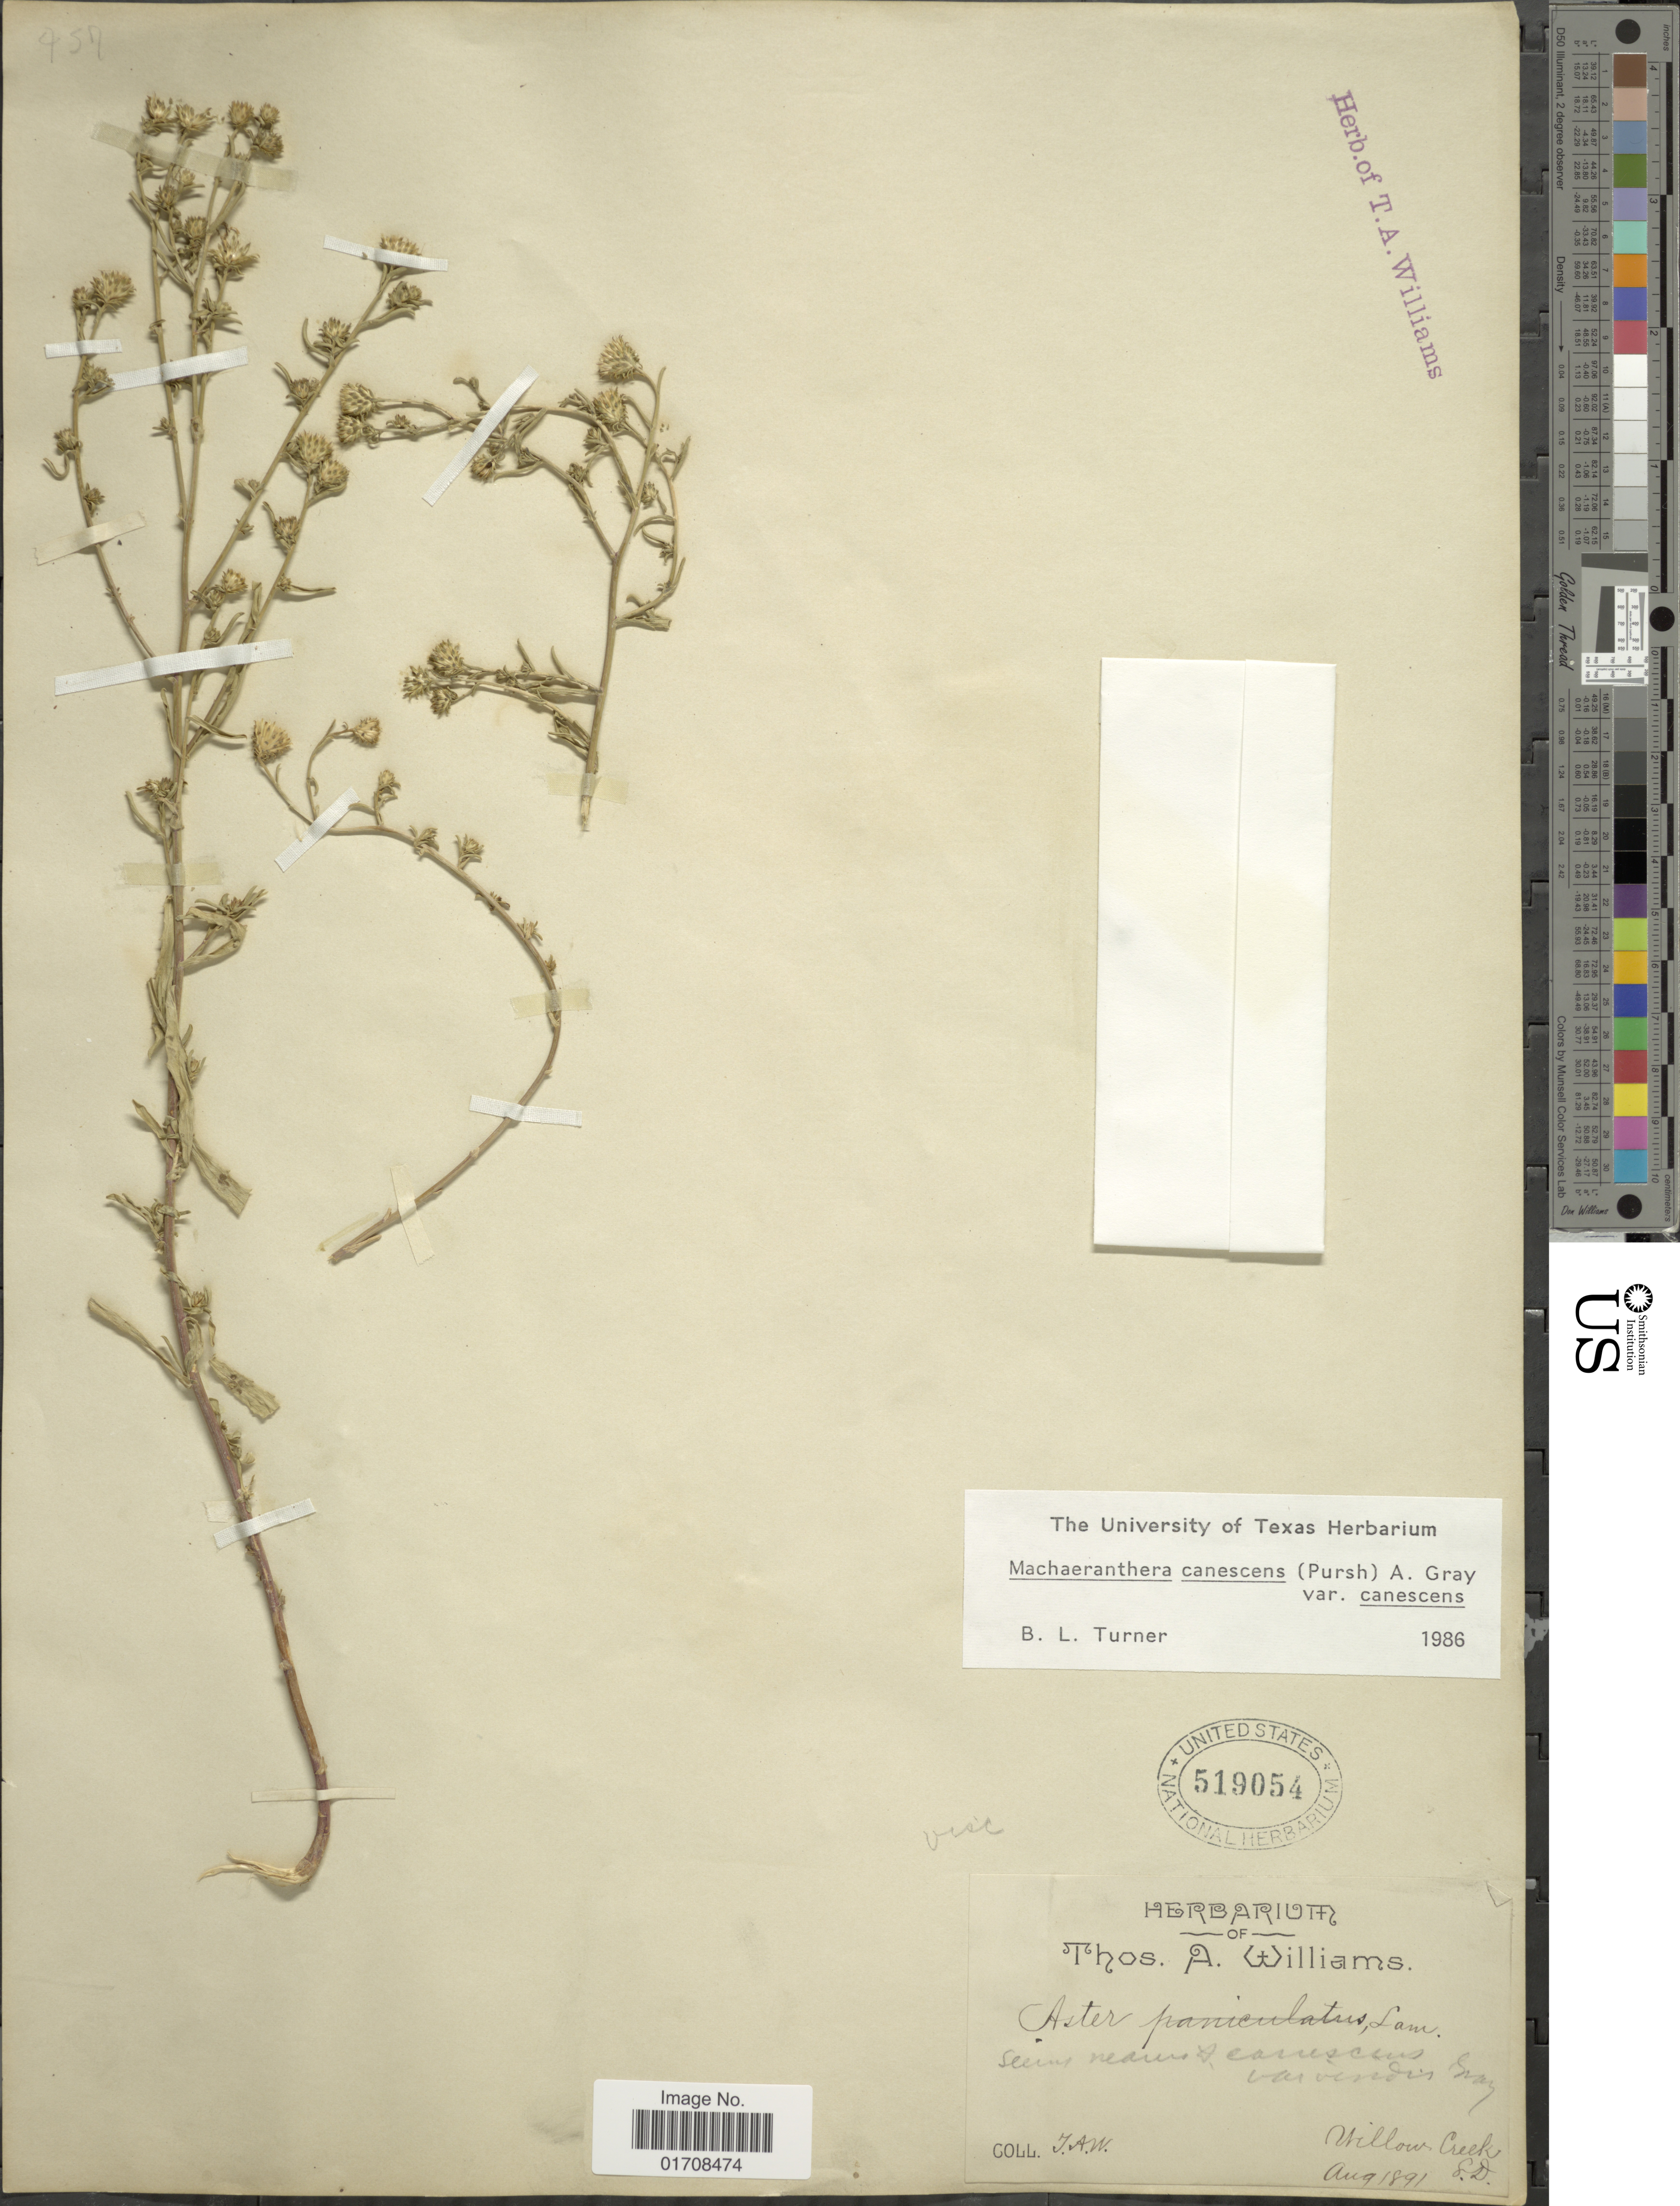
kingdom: Plantae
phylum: Tracheophyta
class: Magnoliopsida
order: Asterales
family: Asteraceae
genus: Machaeranthera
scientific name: Machaeranthera canescens var. canescens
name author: (Pursh) A. Gray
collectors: T. A. Williams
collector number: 457?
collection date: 1891-08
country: United States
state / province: South Dakota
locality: Willow Creek,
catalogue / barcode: US 519054